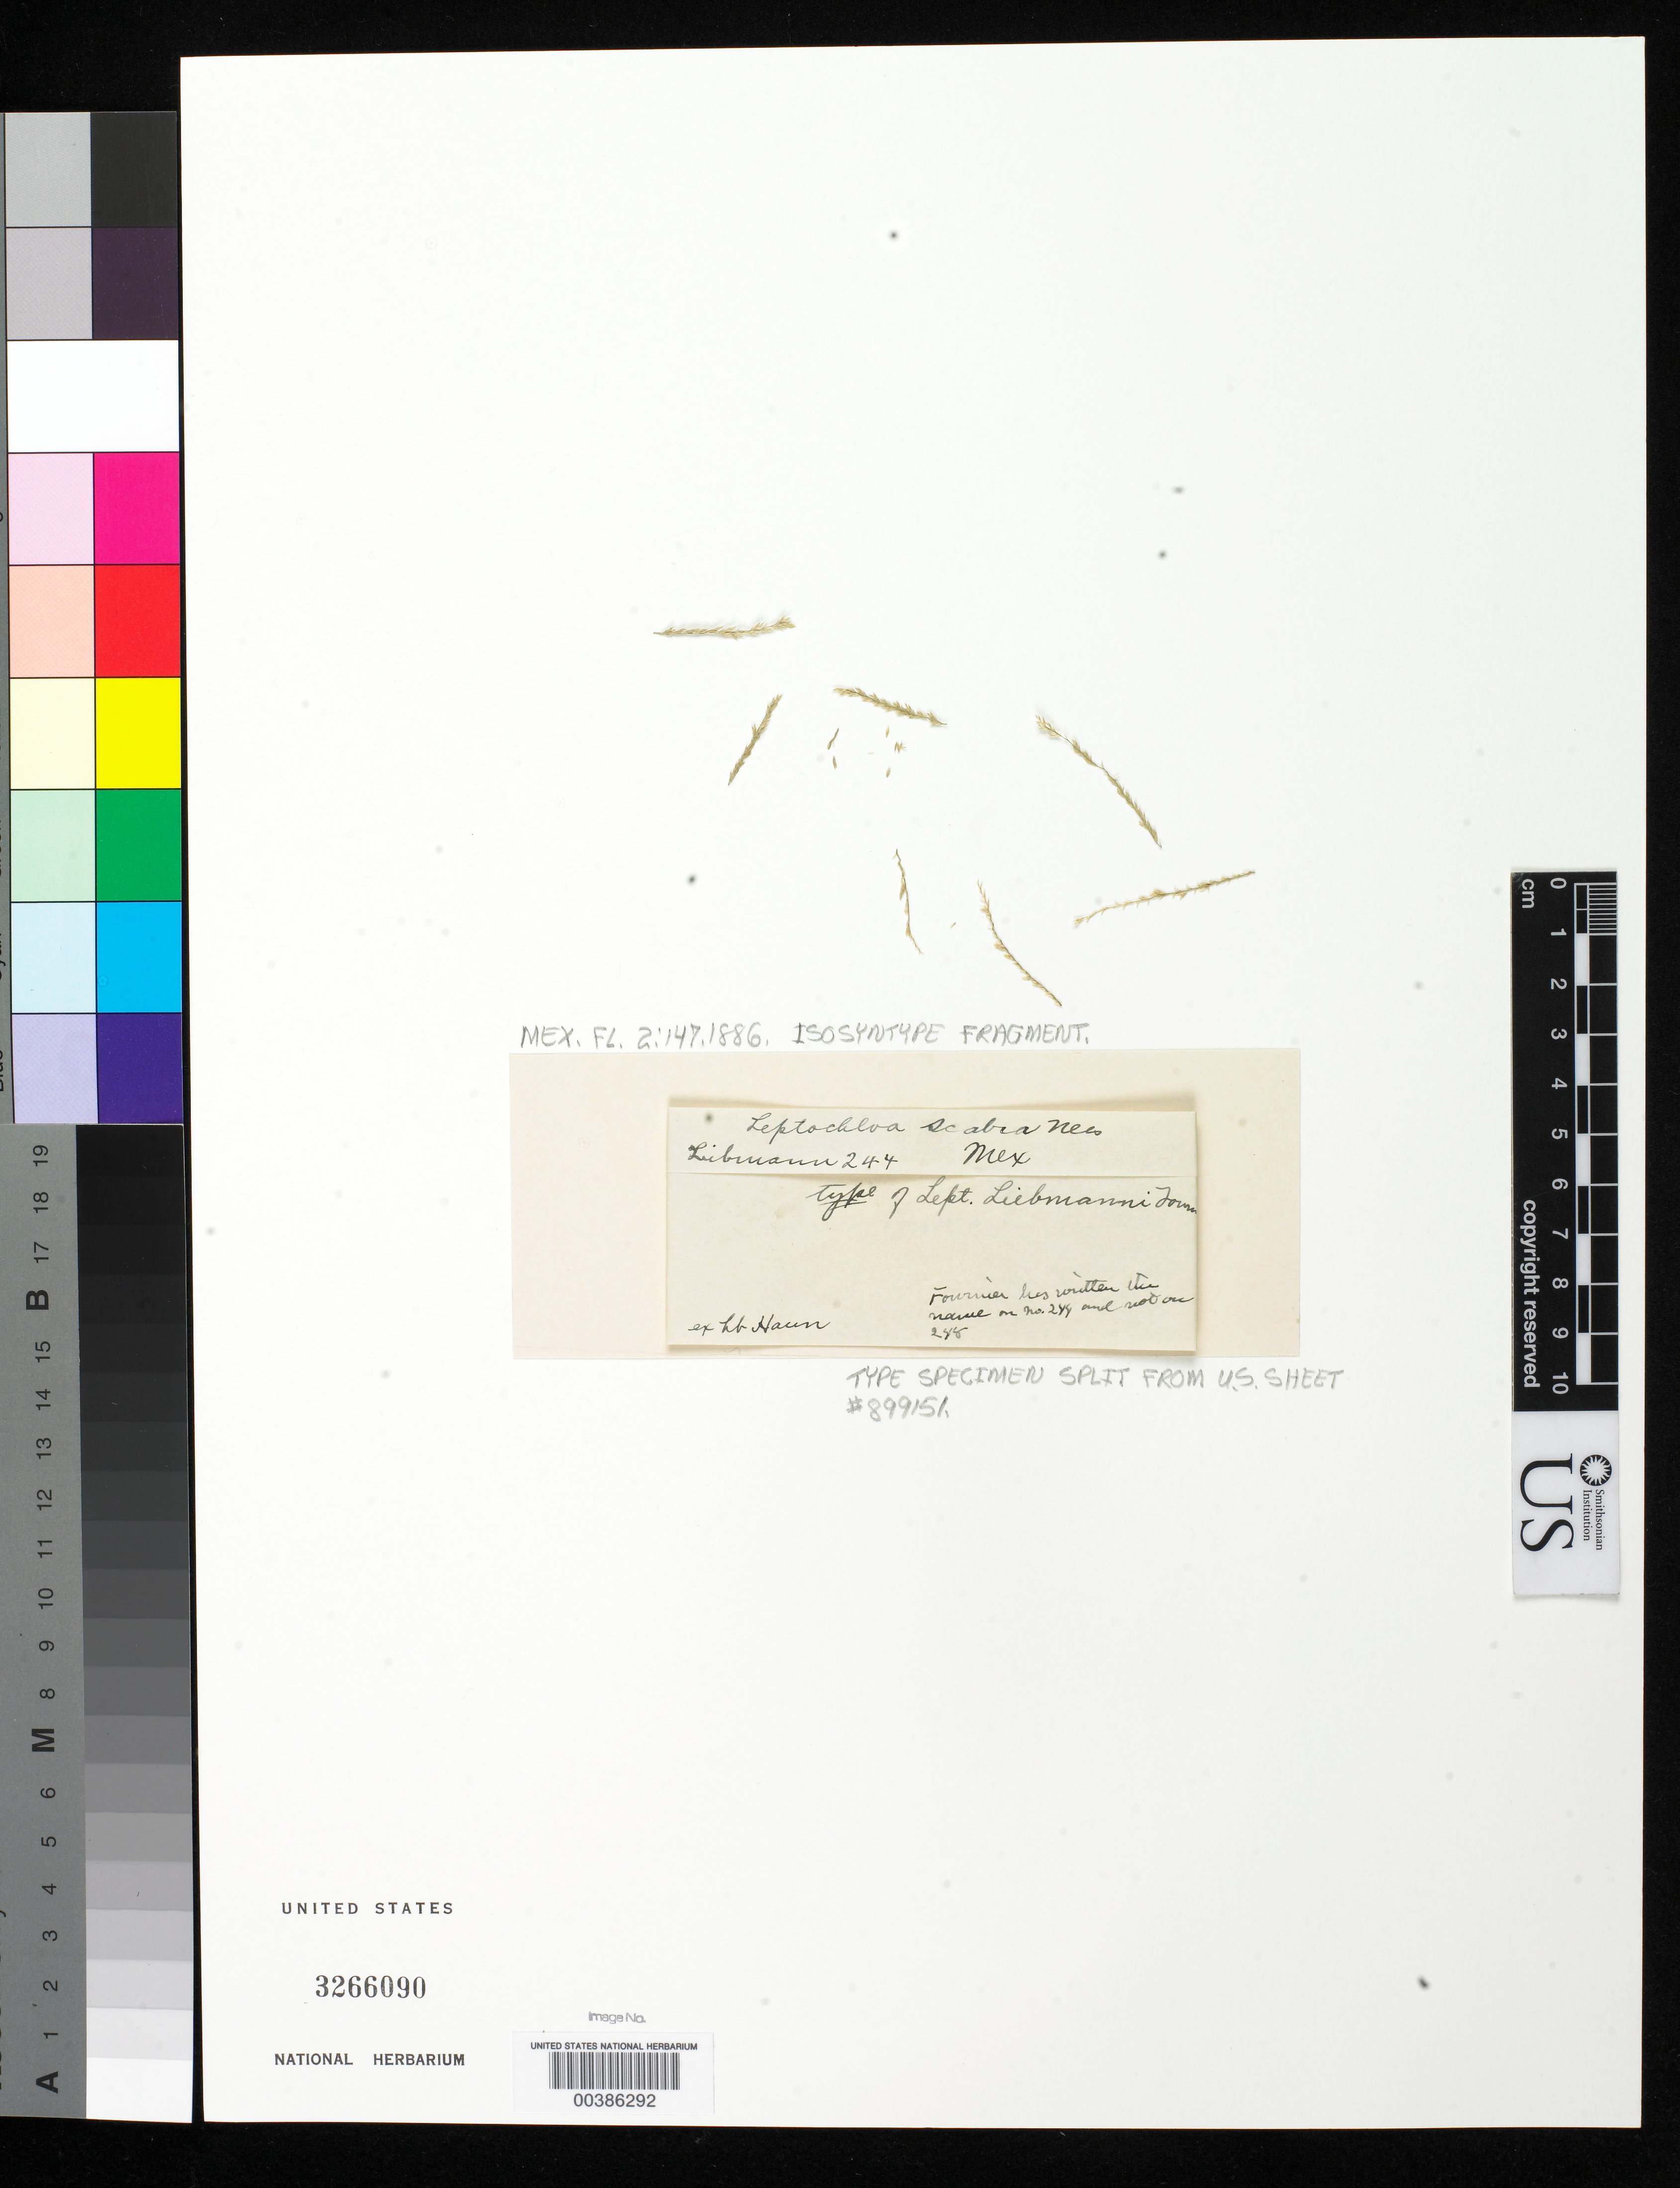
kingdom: Plantae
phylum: Tracheophyta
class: Liliopsida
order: Poales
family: Poaceae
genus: Leptochloa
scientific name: Leptochloa liebmannii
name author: E. Fourn.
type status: Type Fragment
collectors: F. M. Liebmann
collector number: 244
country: Mexico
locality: E of Monserrat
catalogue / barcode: US 3266090